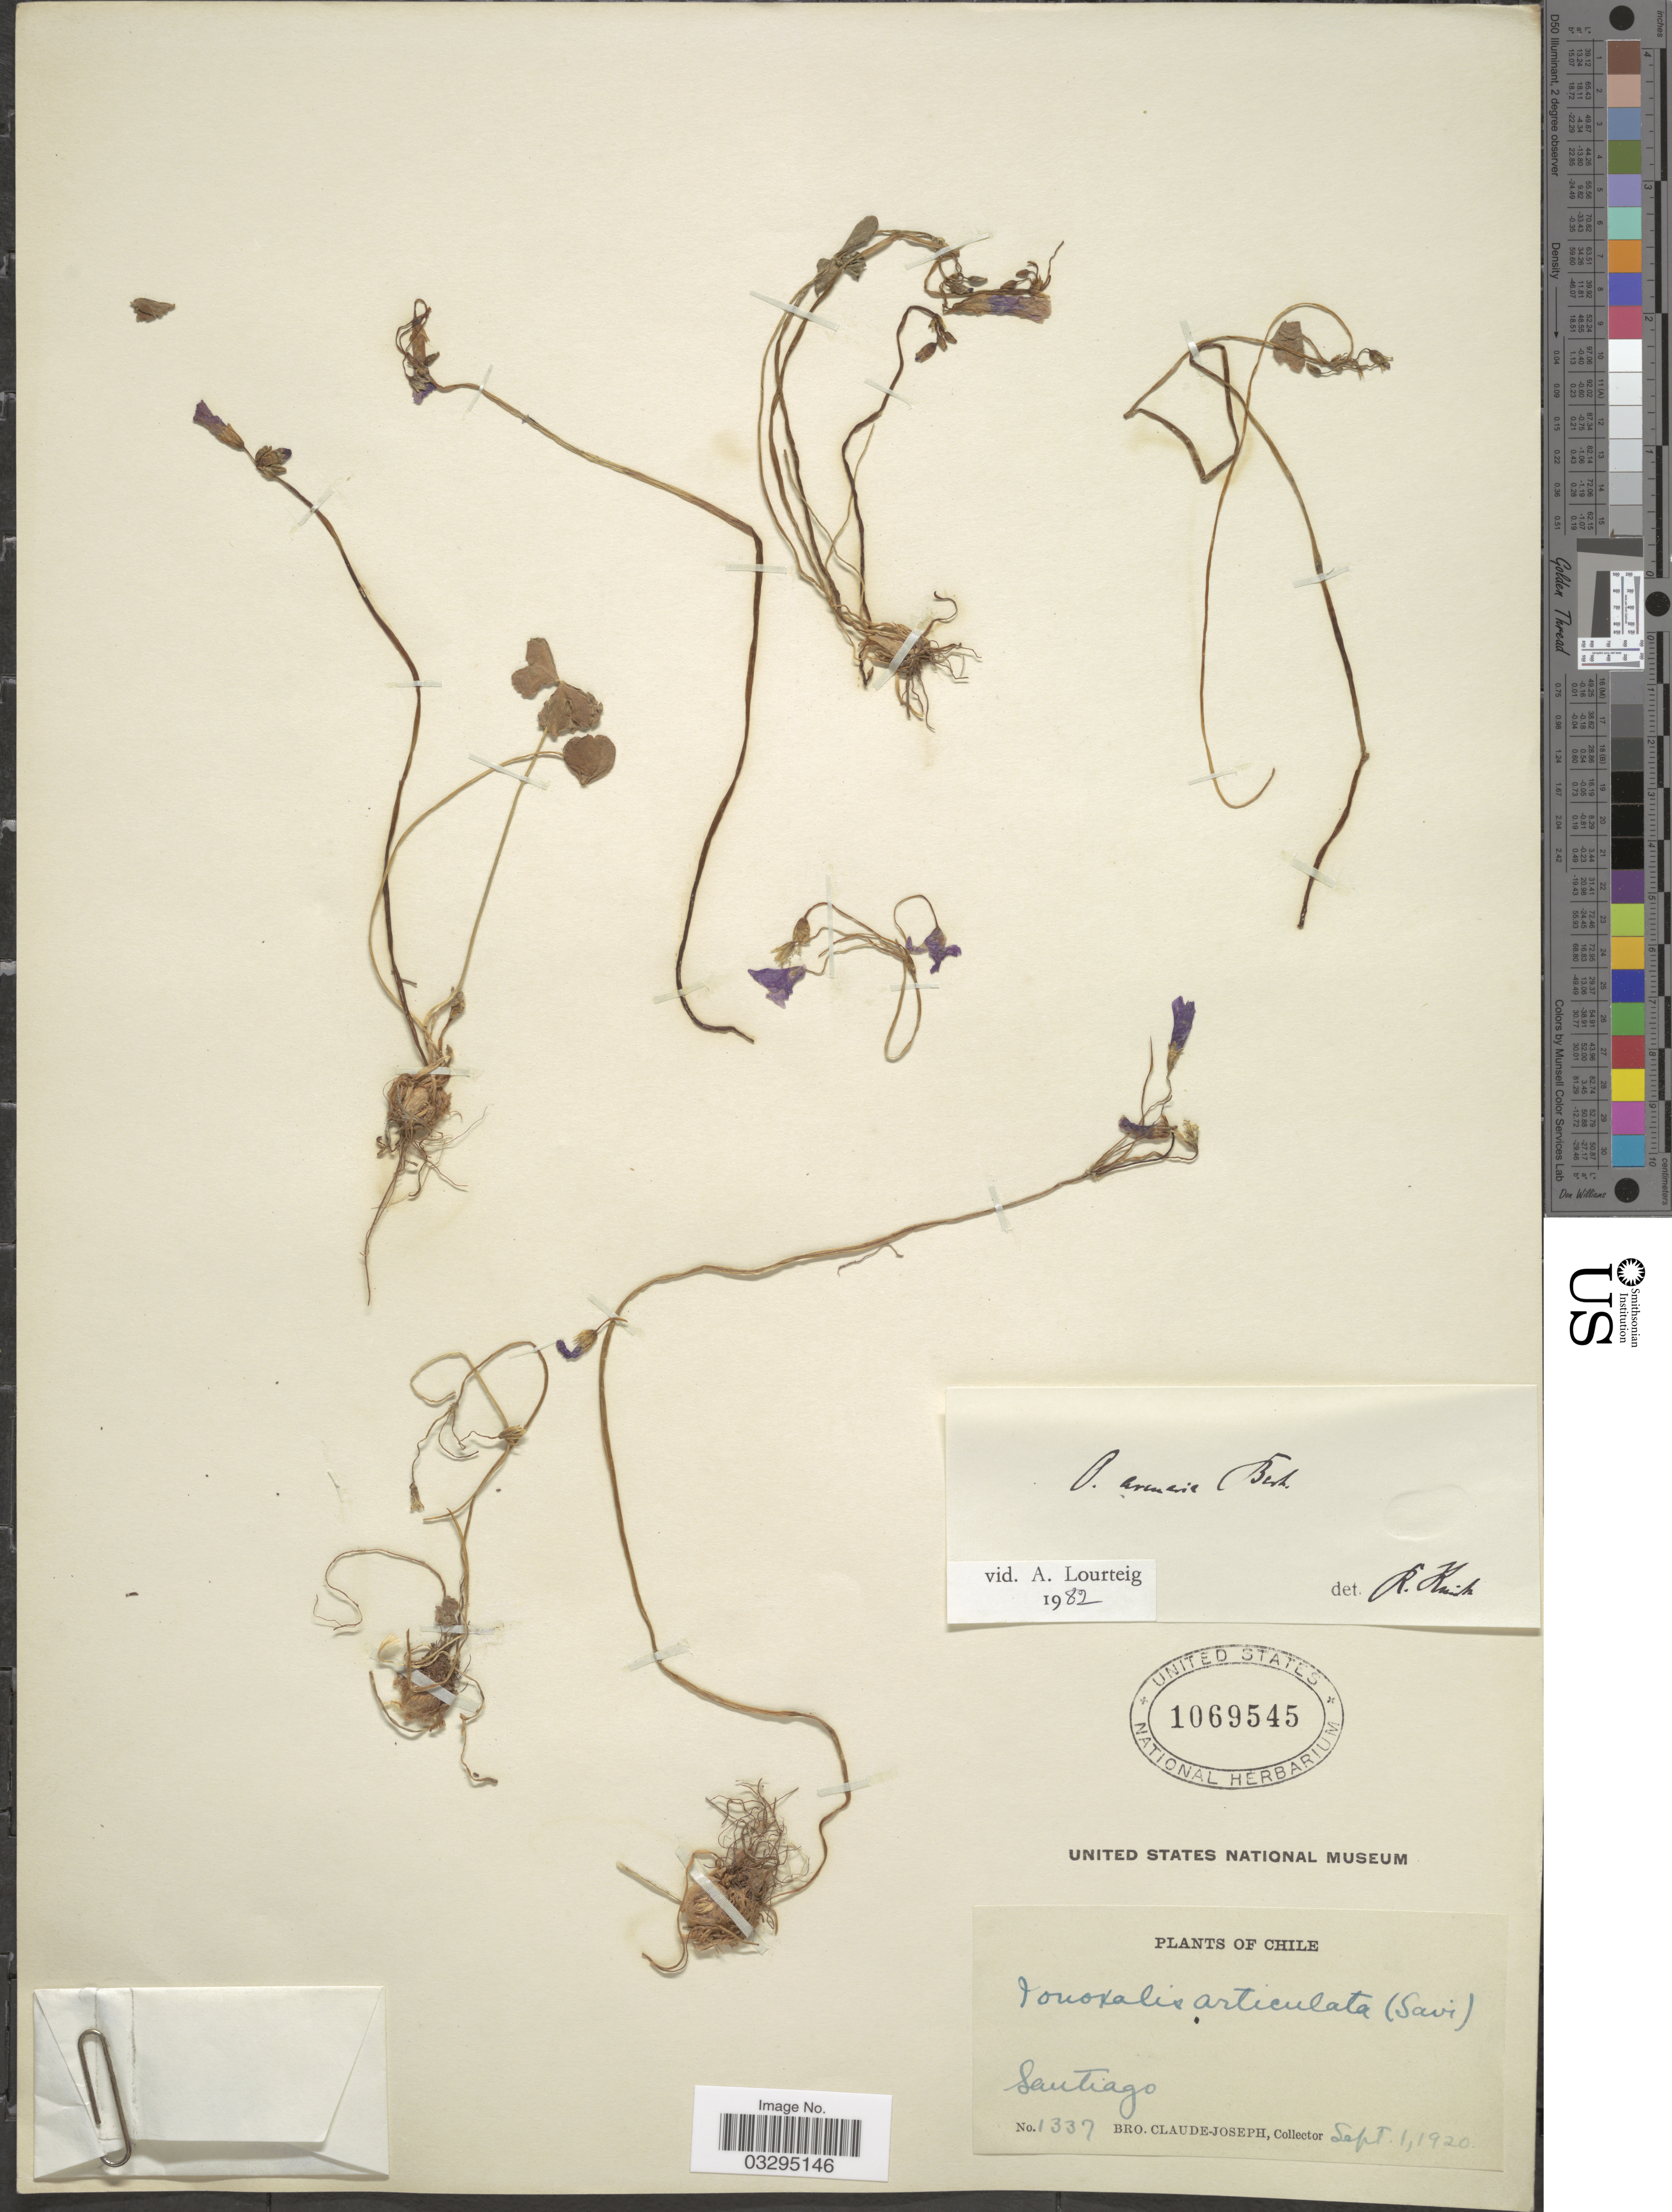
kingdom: Plantae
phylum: Tracheophyta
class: Magnoliopsida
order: Oxalidales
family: Oxalidaceae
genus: Oxalis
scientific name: Oxalis arenaria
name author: Bertero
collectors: Bro. Claude-Joseph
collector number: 1337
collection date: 1920-09-01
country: Chile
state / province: Región Metropolitana (RM)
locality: Santiago.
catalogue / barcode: US 1069545